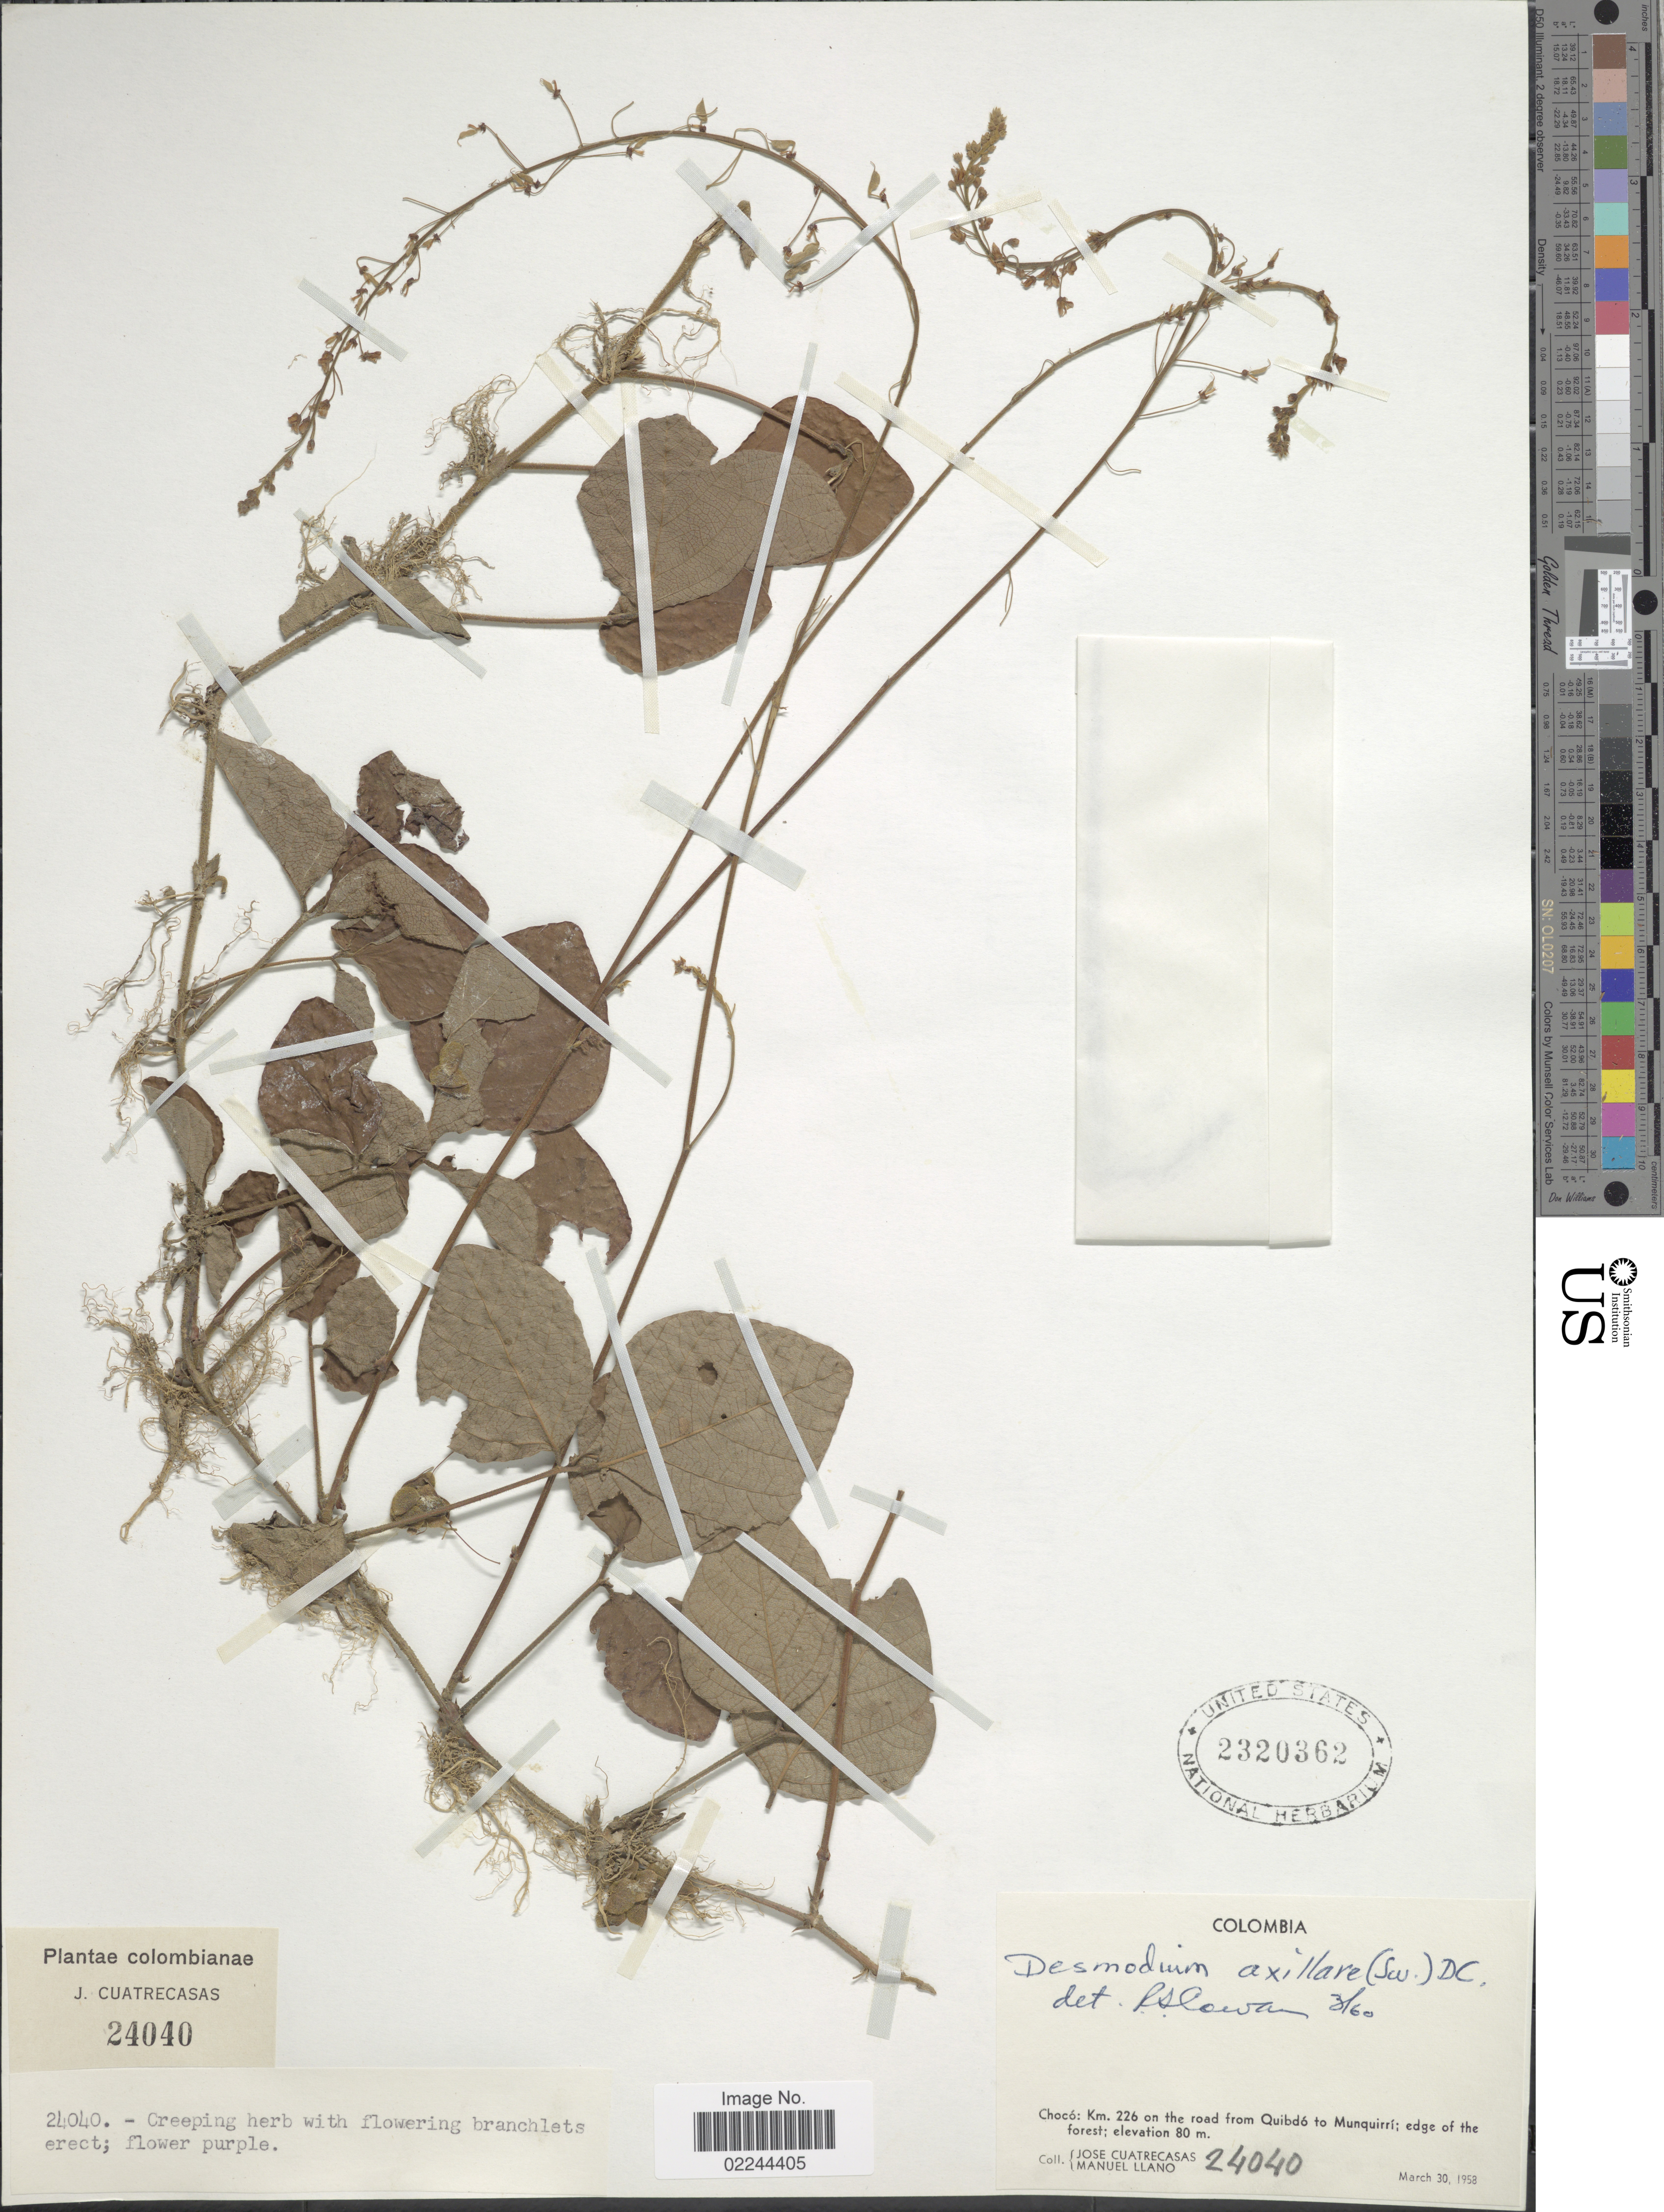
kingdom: Plantae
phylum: Tracheophyta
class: Magnoliopsida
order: Fabales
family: Fabaceae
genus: Desmodium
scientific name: Desmodium axillare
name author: (Sw.) DC.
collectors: J. Cuatrecasas & M. d. Llano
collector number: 24040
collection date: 1958-03-30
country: Colombia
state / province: Chocó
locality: Choco: Km. 226 on the road from Quibdo to Munquirri; edge of the forest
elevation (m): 80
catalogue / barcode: US 2320362